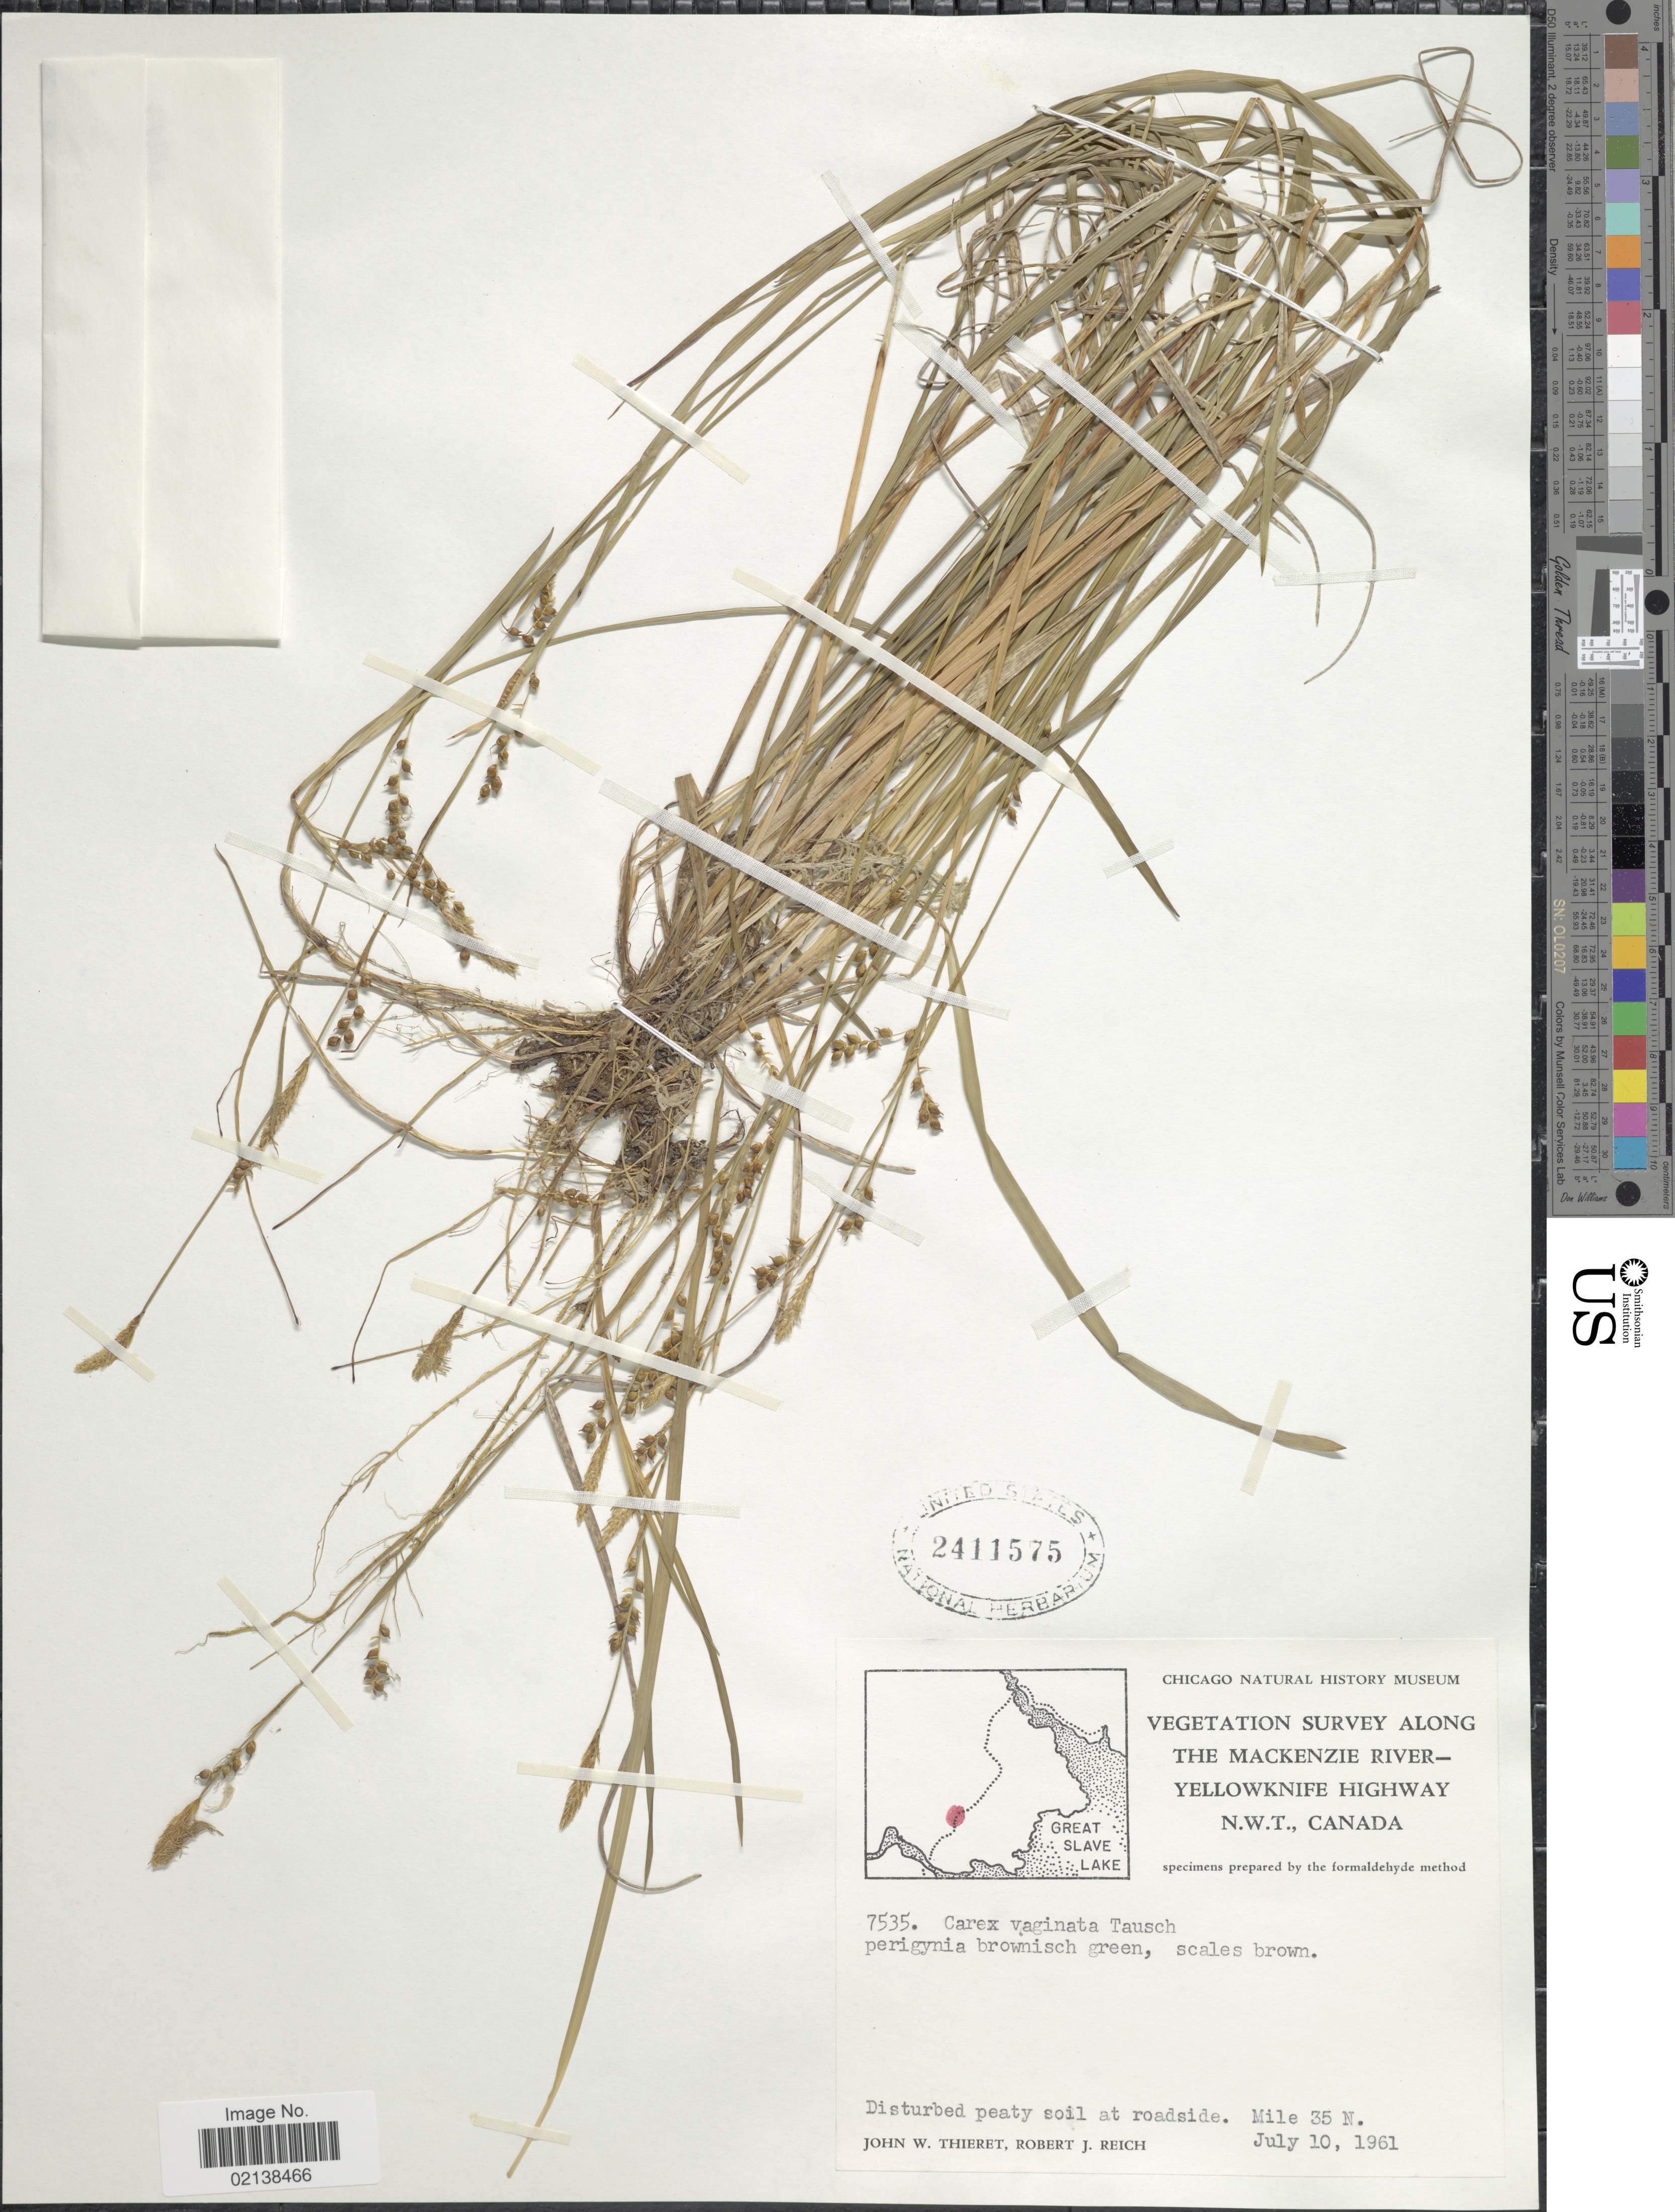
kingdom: Plantae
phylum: Tracheophyta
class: Liliopsida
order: Poales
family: Cyperaceae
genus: Carex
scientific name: Carex vaginata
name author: Tausch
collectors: J. W. Thieret & R. Reich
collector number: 7535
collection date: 1961-07-10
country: Canada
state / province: Northwest Territories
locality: Along the Mackenzie River- Yellowknife Highway, disturbed peaty soil at roadside, Mile 35 N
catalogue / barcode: US 2411575